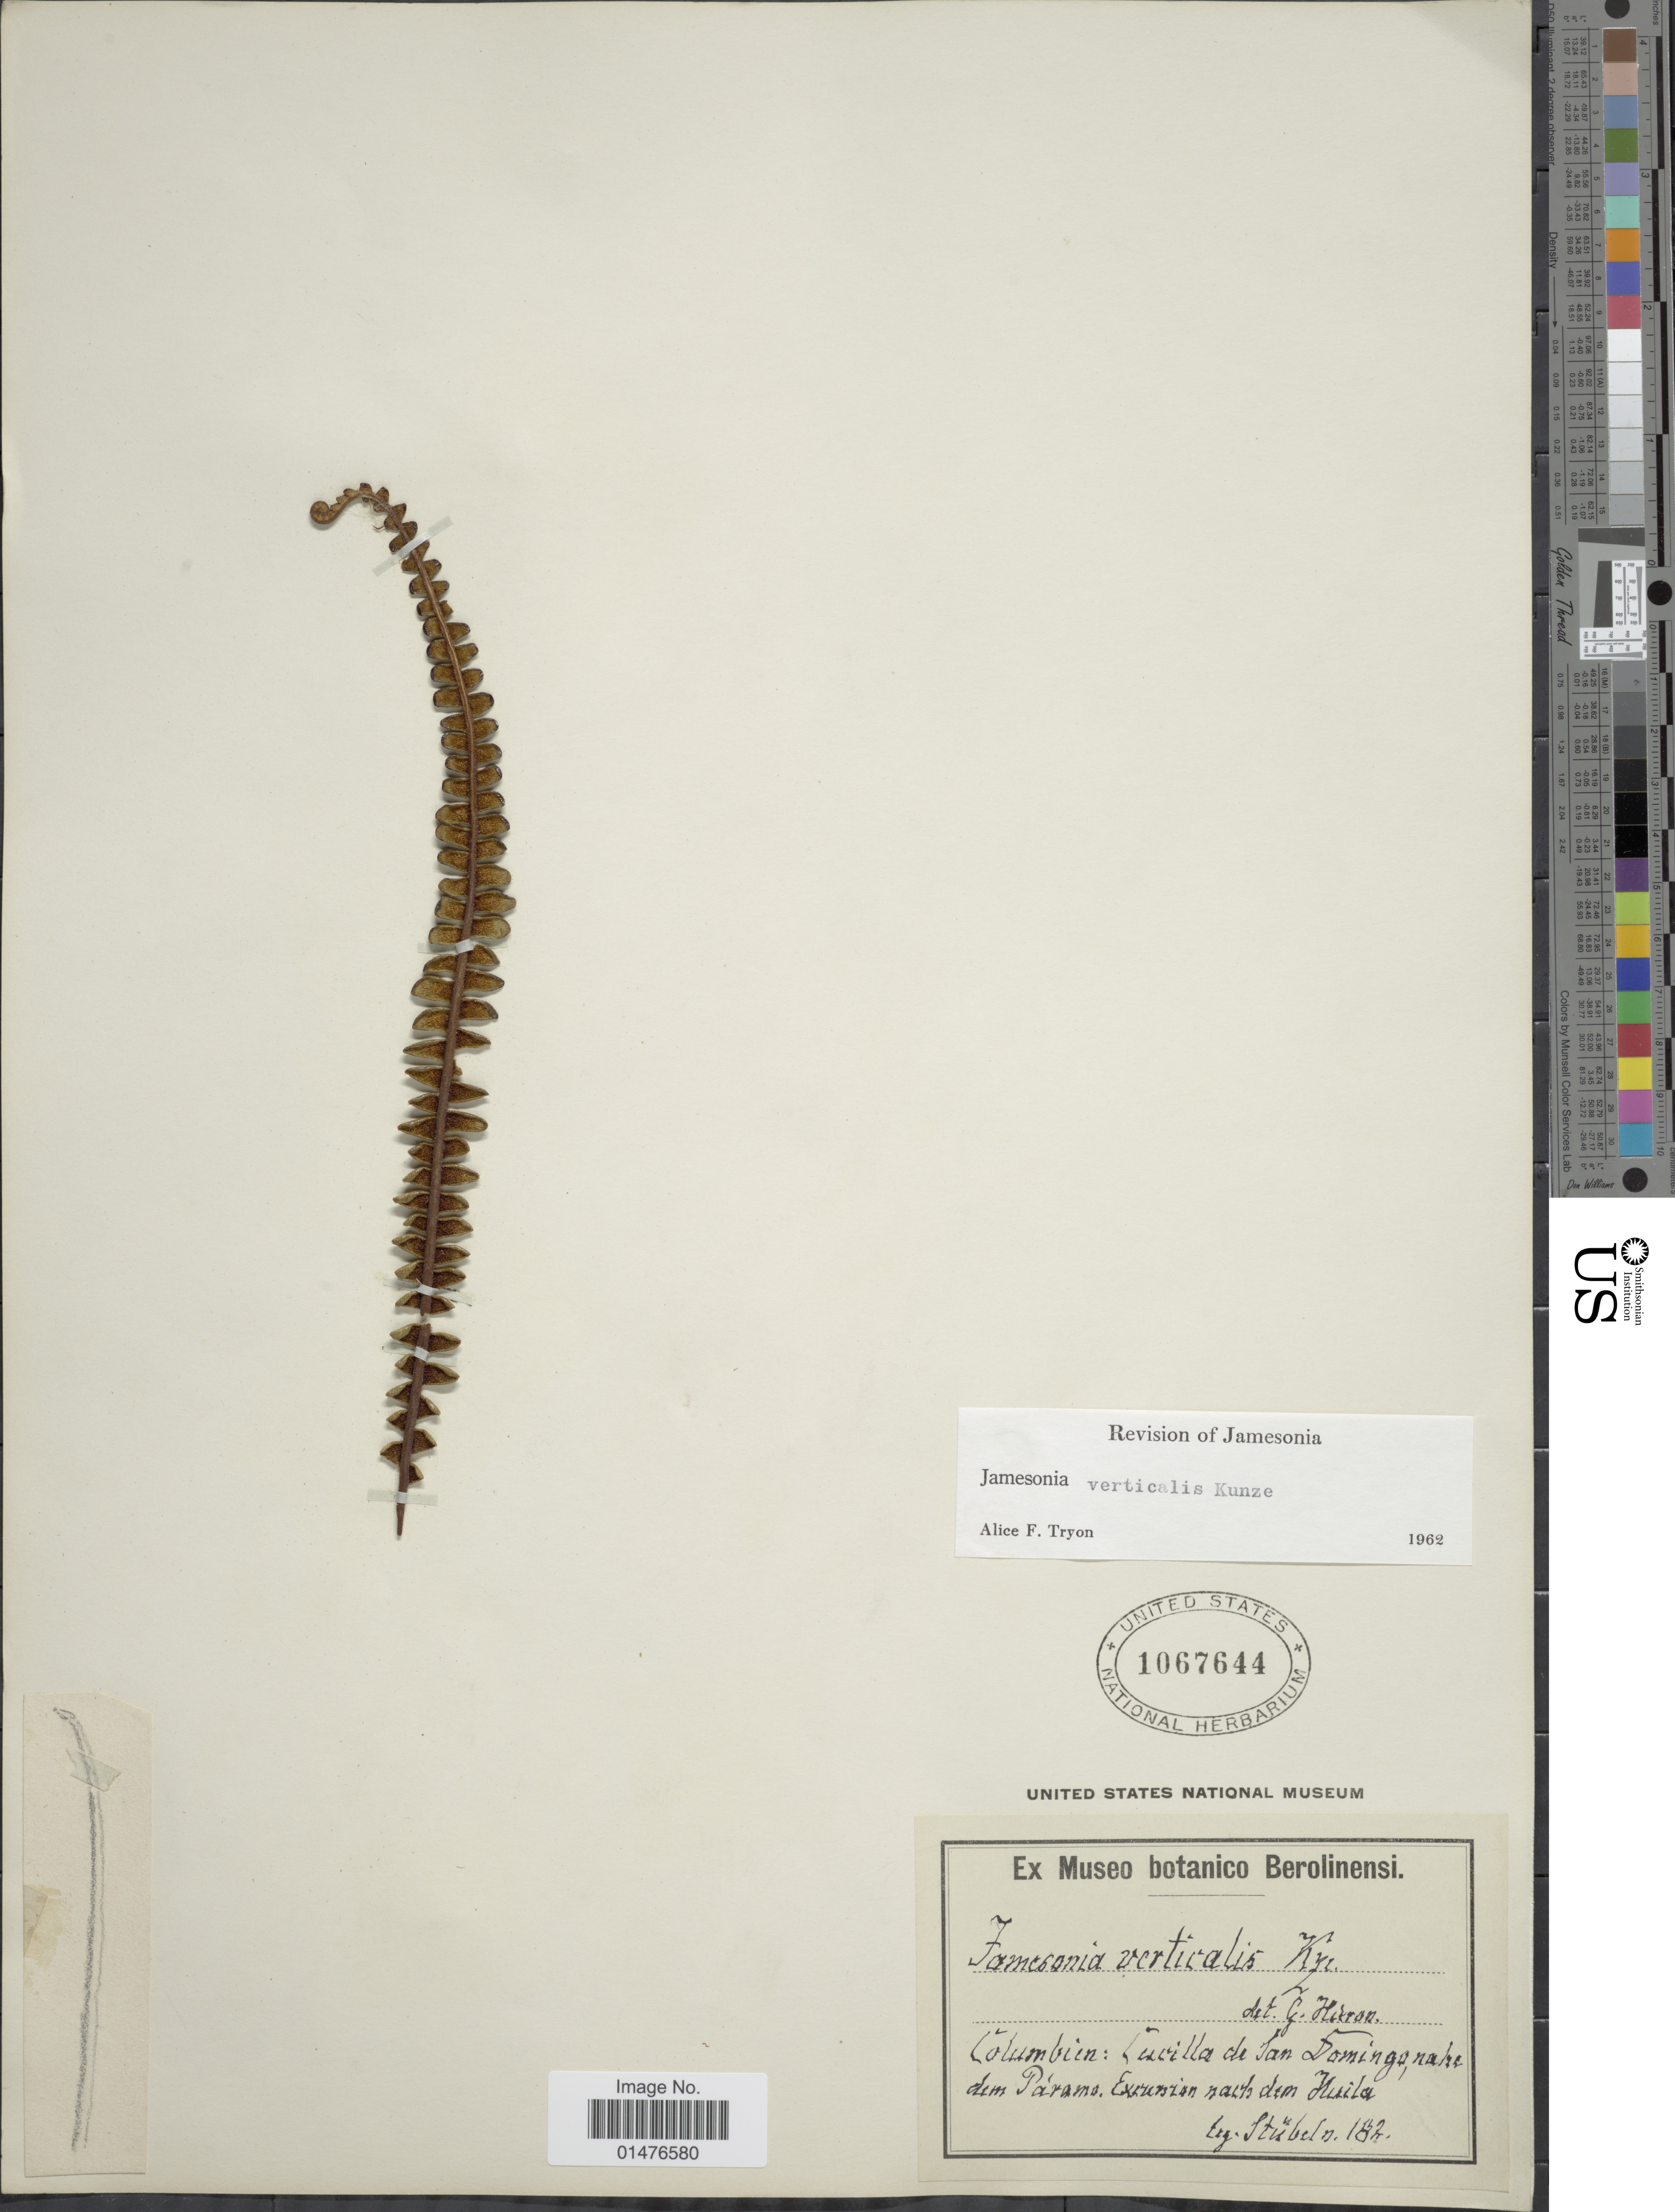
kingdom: Plantae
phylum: Tracheophyta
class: Polypodiopsida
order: Polypodiales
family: Pteridaceae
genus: Jamesonia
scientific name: Jamesonia verticalis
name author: Kunze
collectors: -. Stubel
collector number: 182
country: Colombia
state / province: Huila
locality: Cacilla de San Domingo, nach dem Páramo, Excursion nach dem Huila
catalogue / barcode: US 1067644